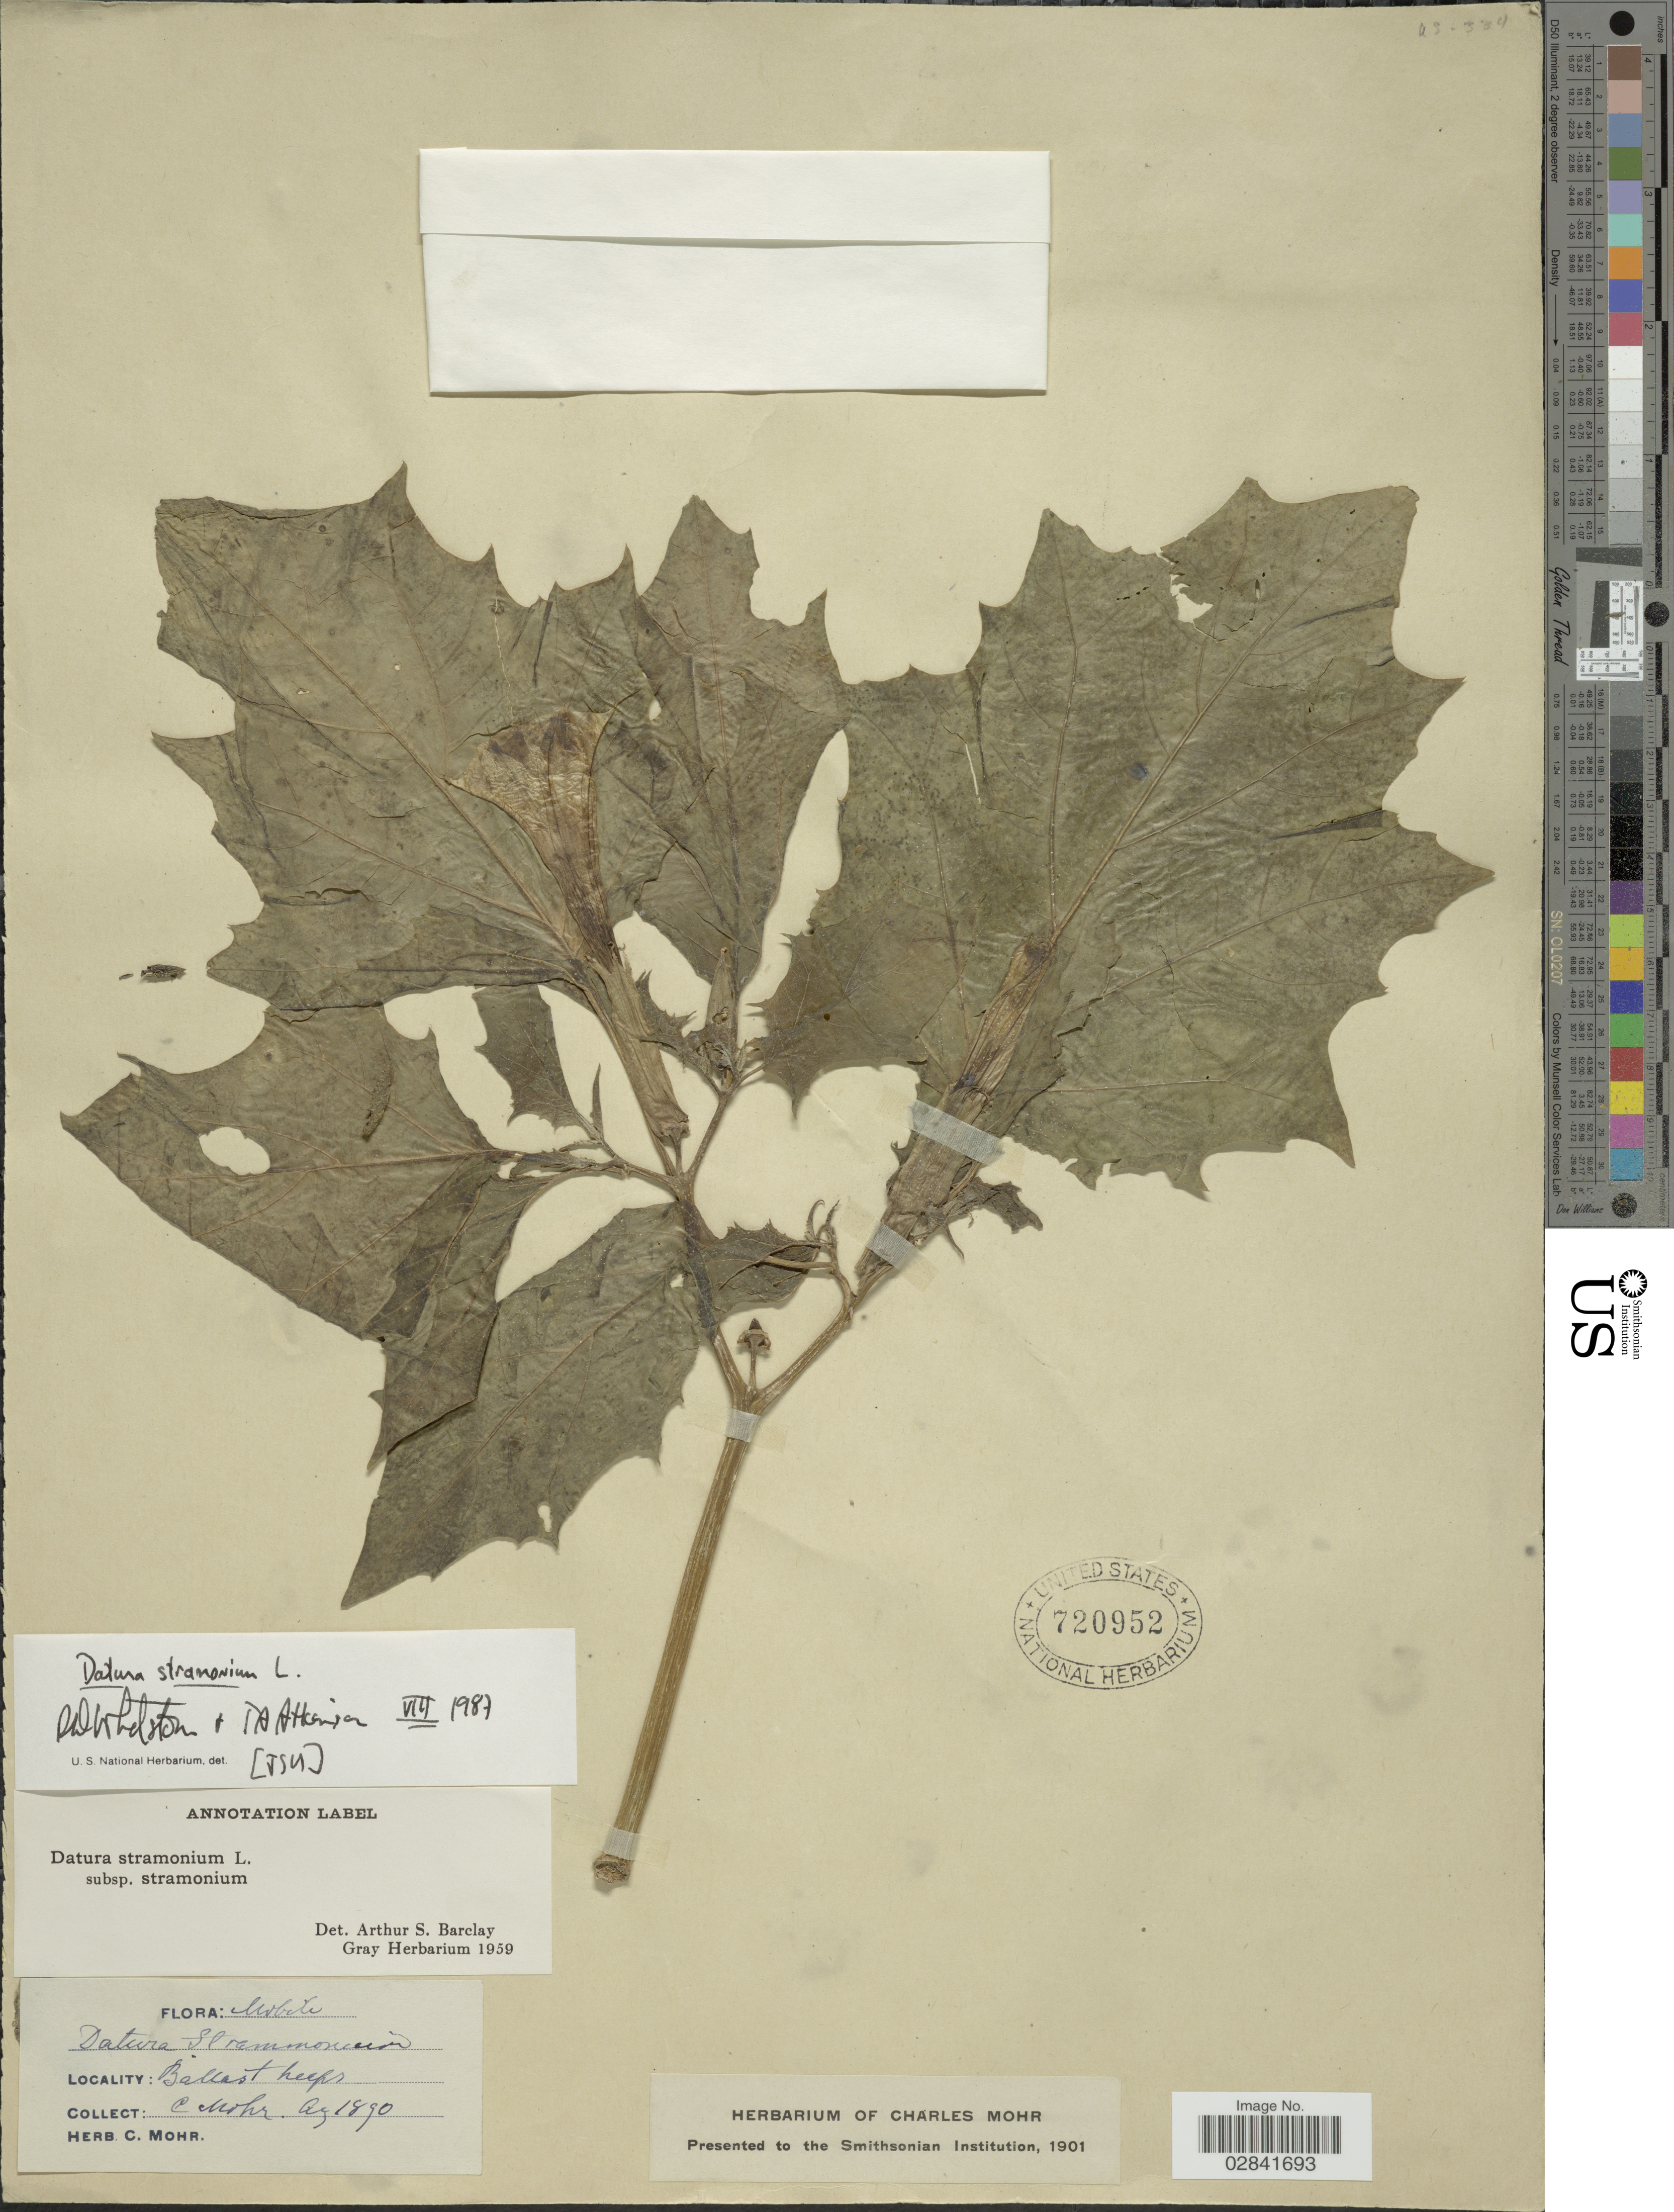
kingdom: Plantae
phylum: Tracheophyta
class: Magnoliopsida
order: Solanales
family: Solanaceae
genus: Datura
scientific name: Datura stramonium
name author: L.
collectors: Mohr, C. T. (herbarium)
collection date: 1890-08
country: United States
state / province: Alabama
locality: Mobile. Ballast reefs.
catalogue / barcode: US 720952